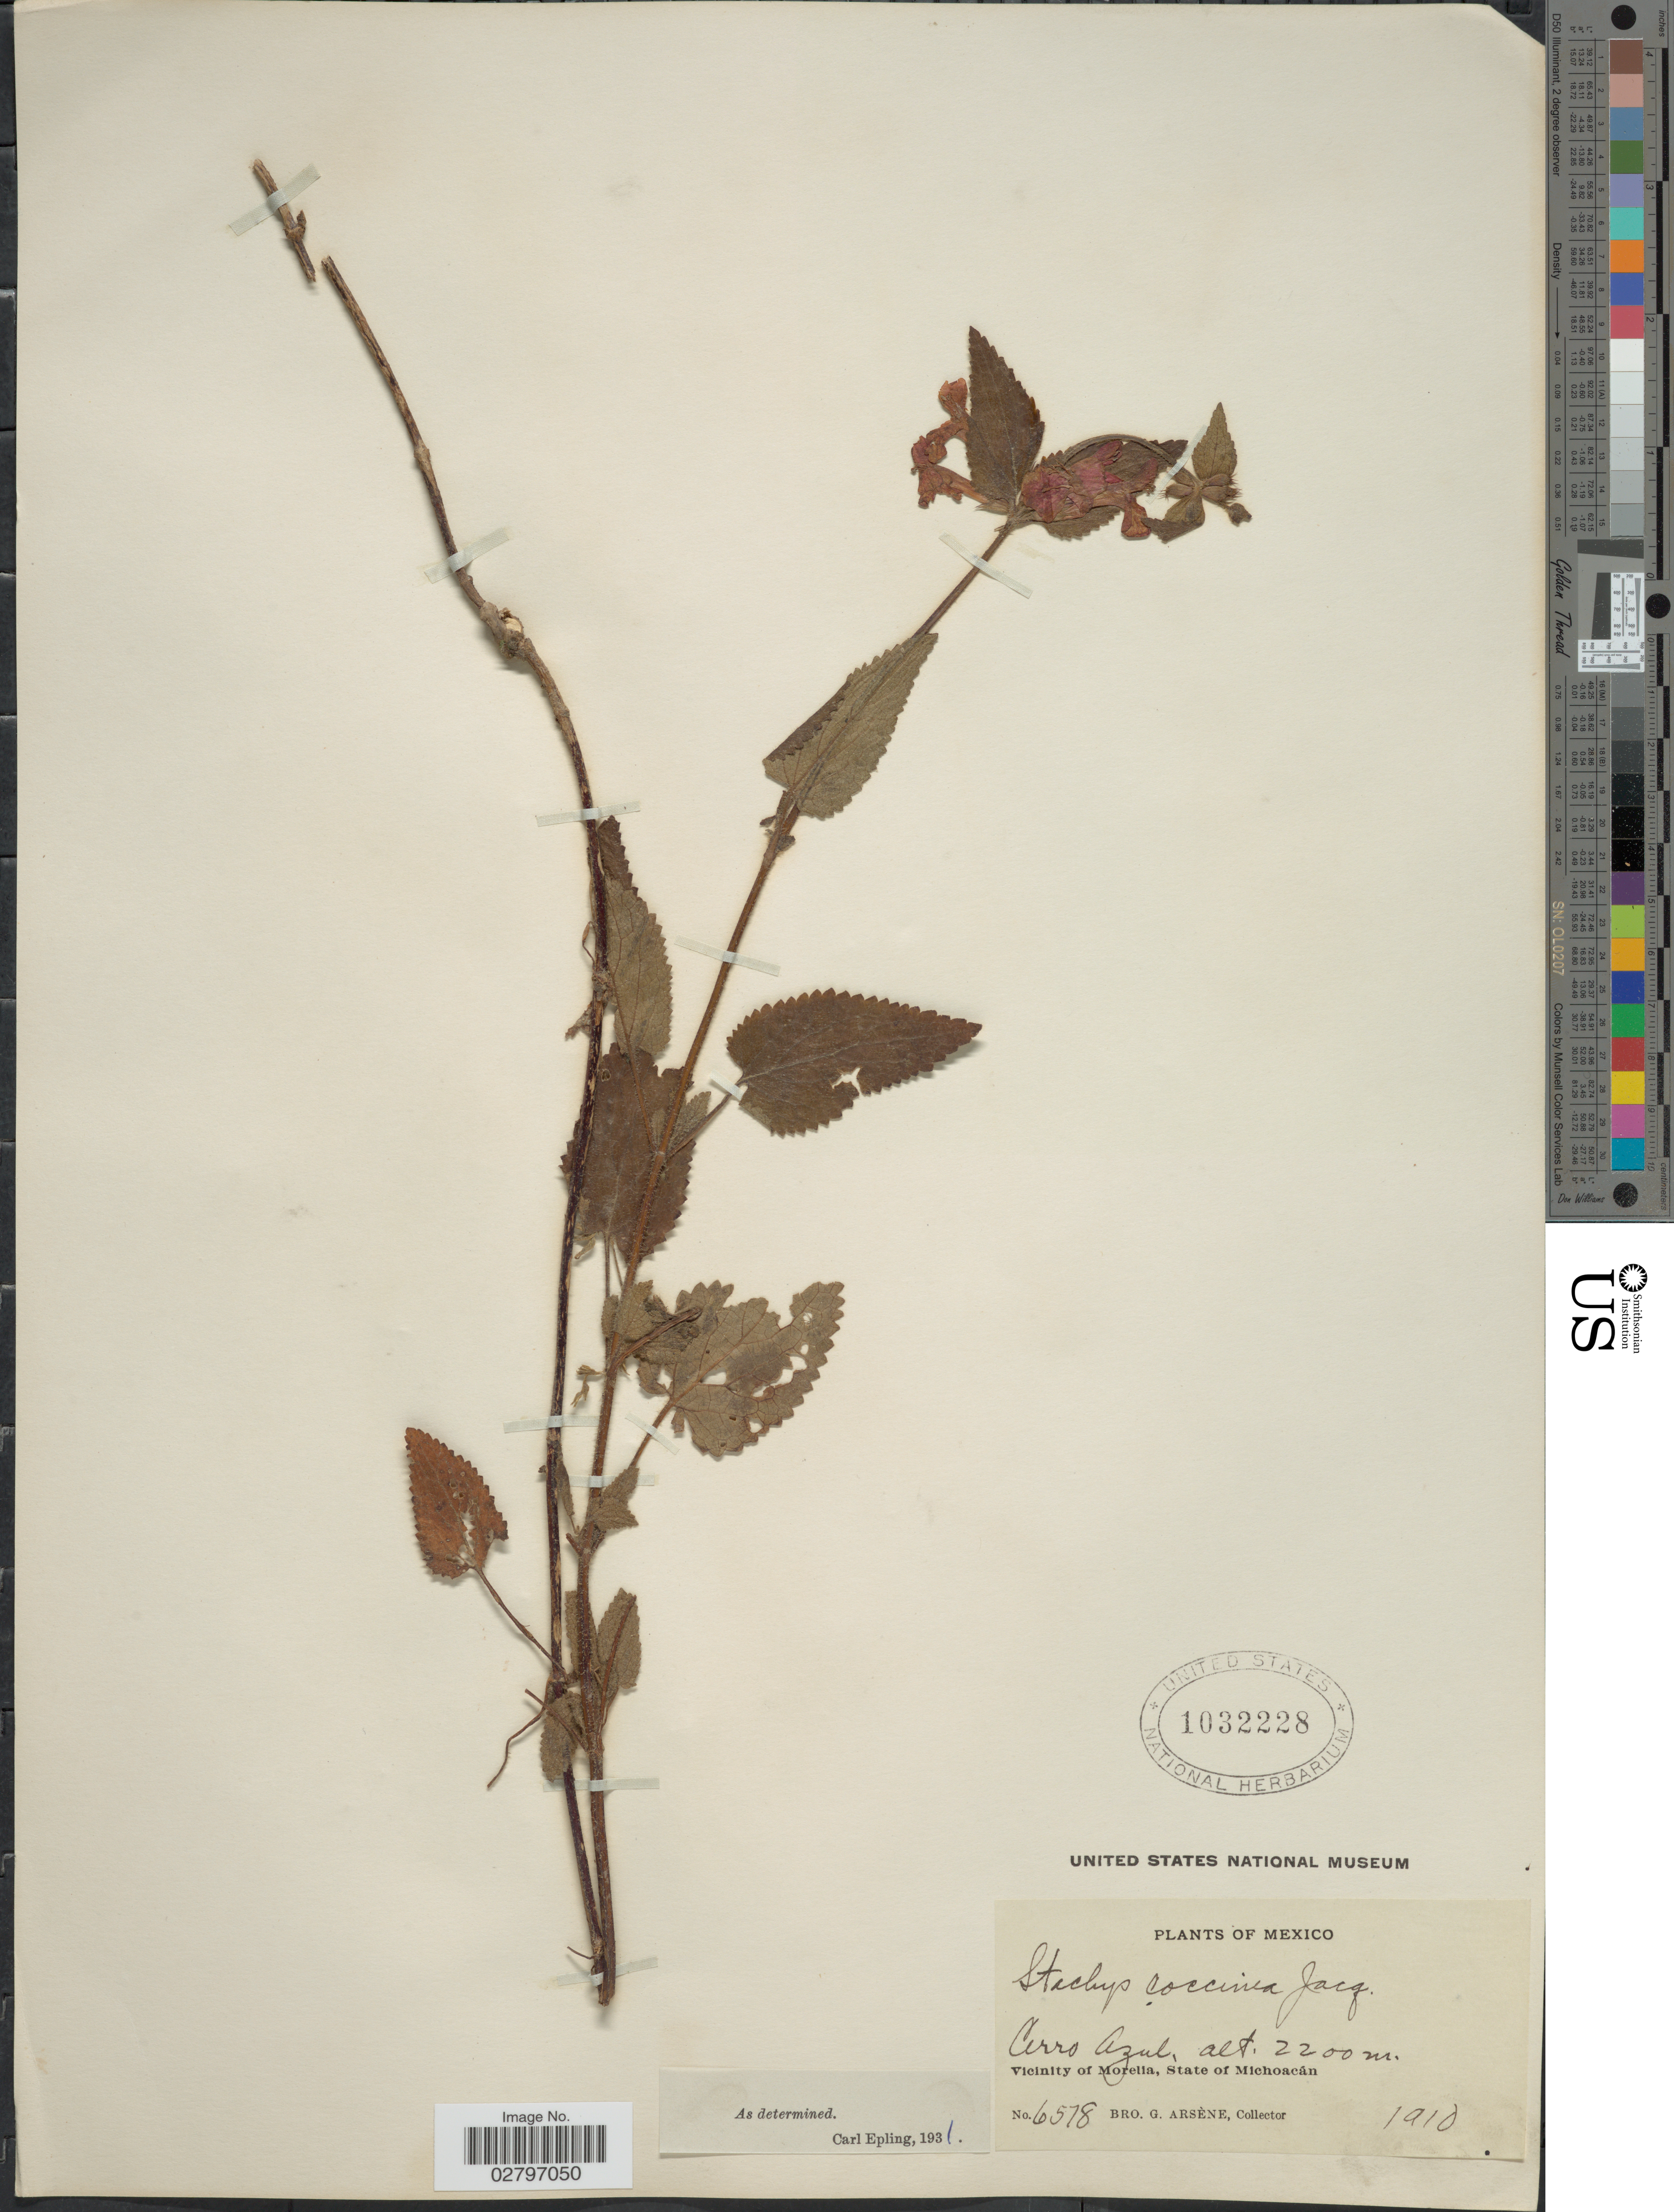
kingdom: Plantae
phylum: Tracheophyta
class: Magnoliopsida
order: Lamiales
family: Lamiaceae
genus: Stachys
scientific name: Stachys coccinea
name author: Ortega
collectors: Bro. G. Arsène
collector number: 6578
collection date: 1910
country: Mexico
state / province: Michoacán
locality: Cerro Azul, Vicinity of Morelia, State of Michoacán.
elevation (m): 2200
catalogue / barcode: US 1032228